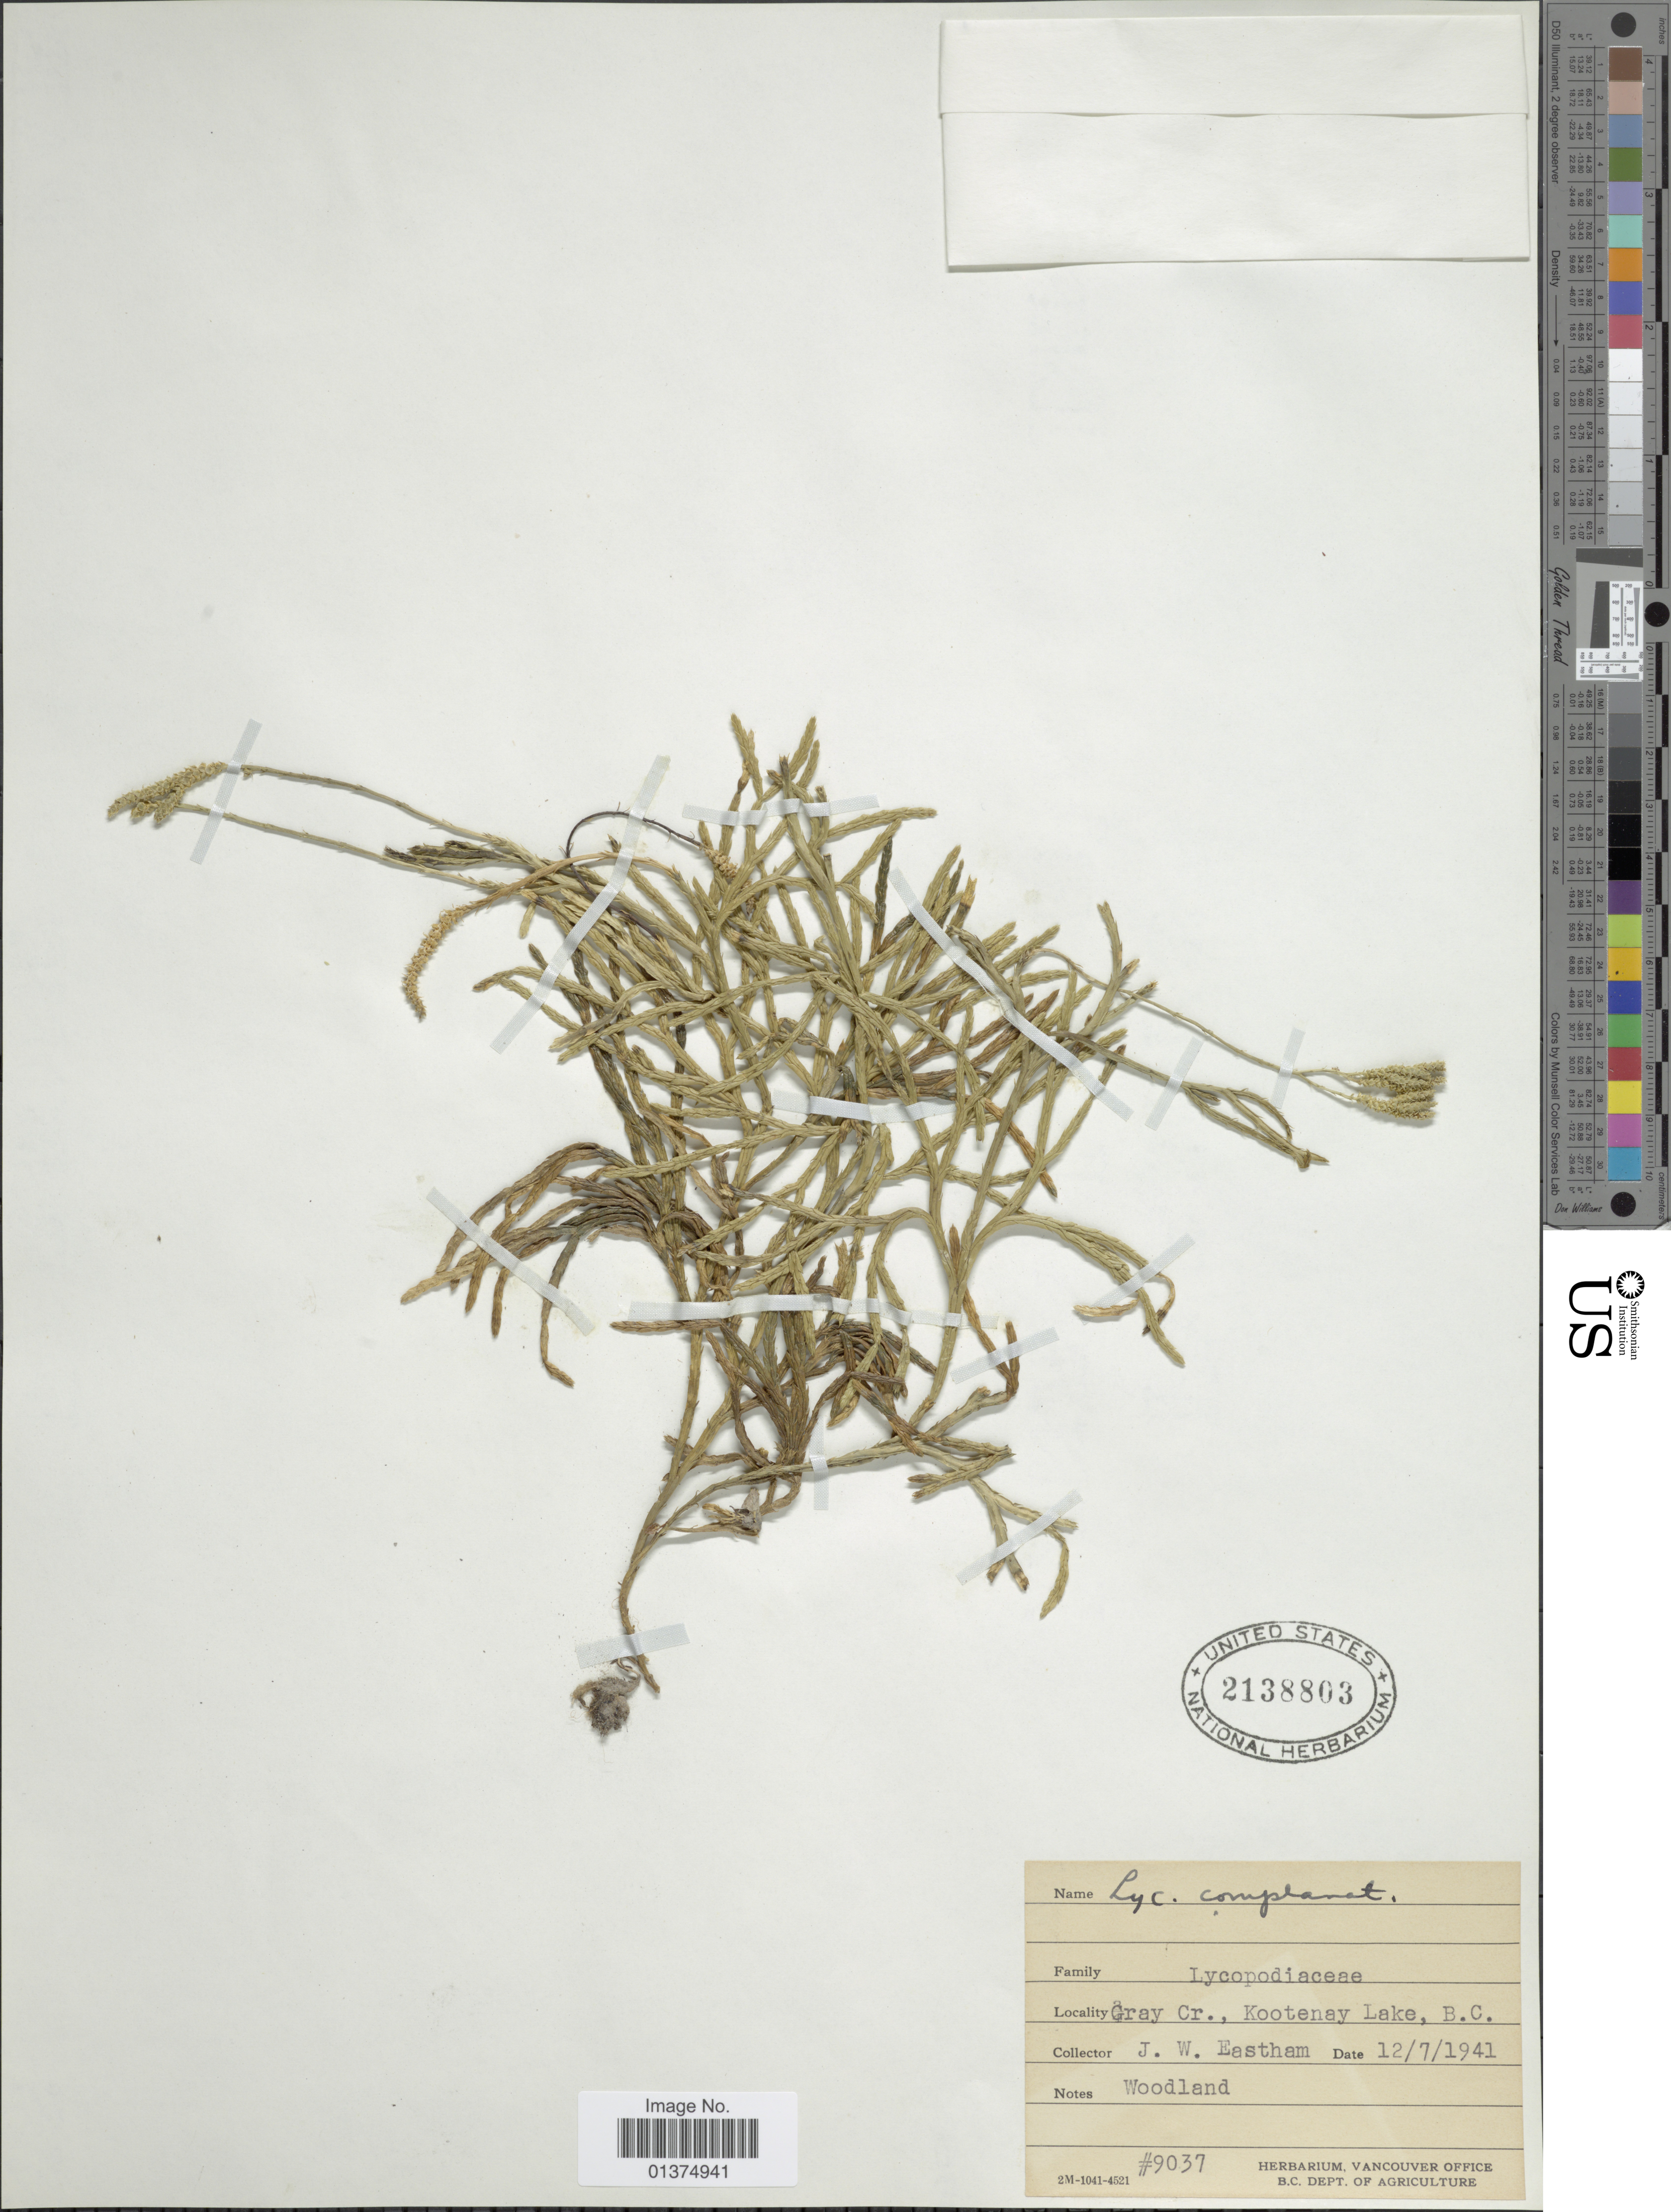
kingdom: Plantae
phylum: Tracheophyta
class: Lycopodiopsida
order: Lycopodiales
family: Lycopodiaceae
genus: Diphasiastrum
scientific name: Diphasiastrum complanatum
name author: (L.) Holub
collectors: J. Eastham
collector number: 9037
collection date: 1941-07-12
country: Canada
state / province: British Columbia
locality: Gray Cr., Kootenay Lake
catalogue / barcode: US 2138803